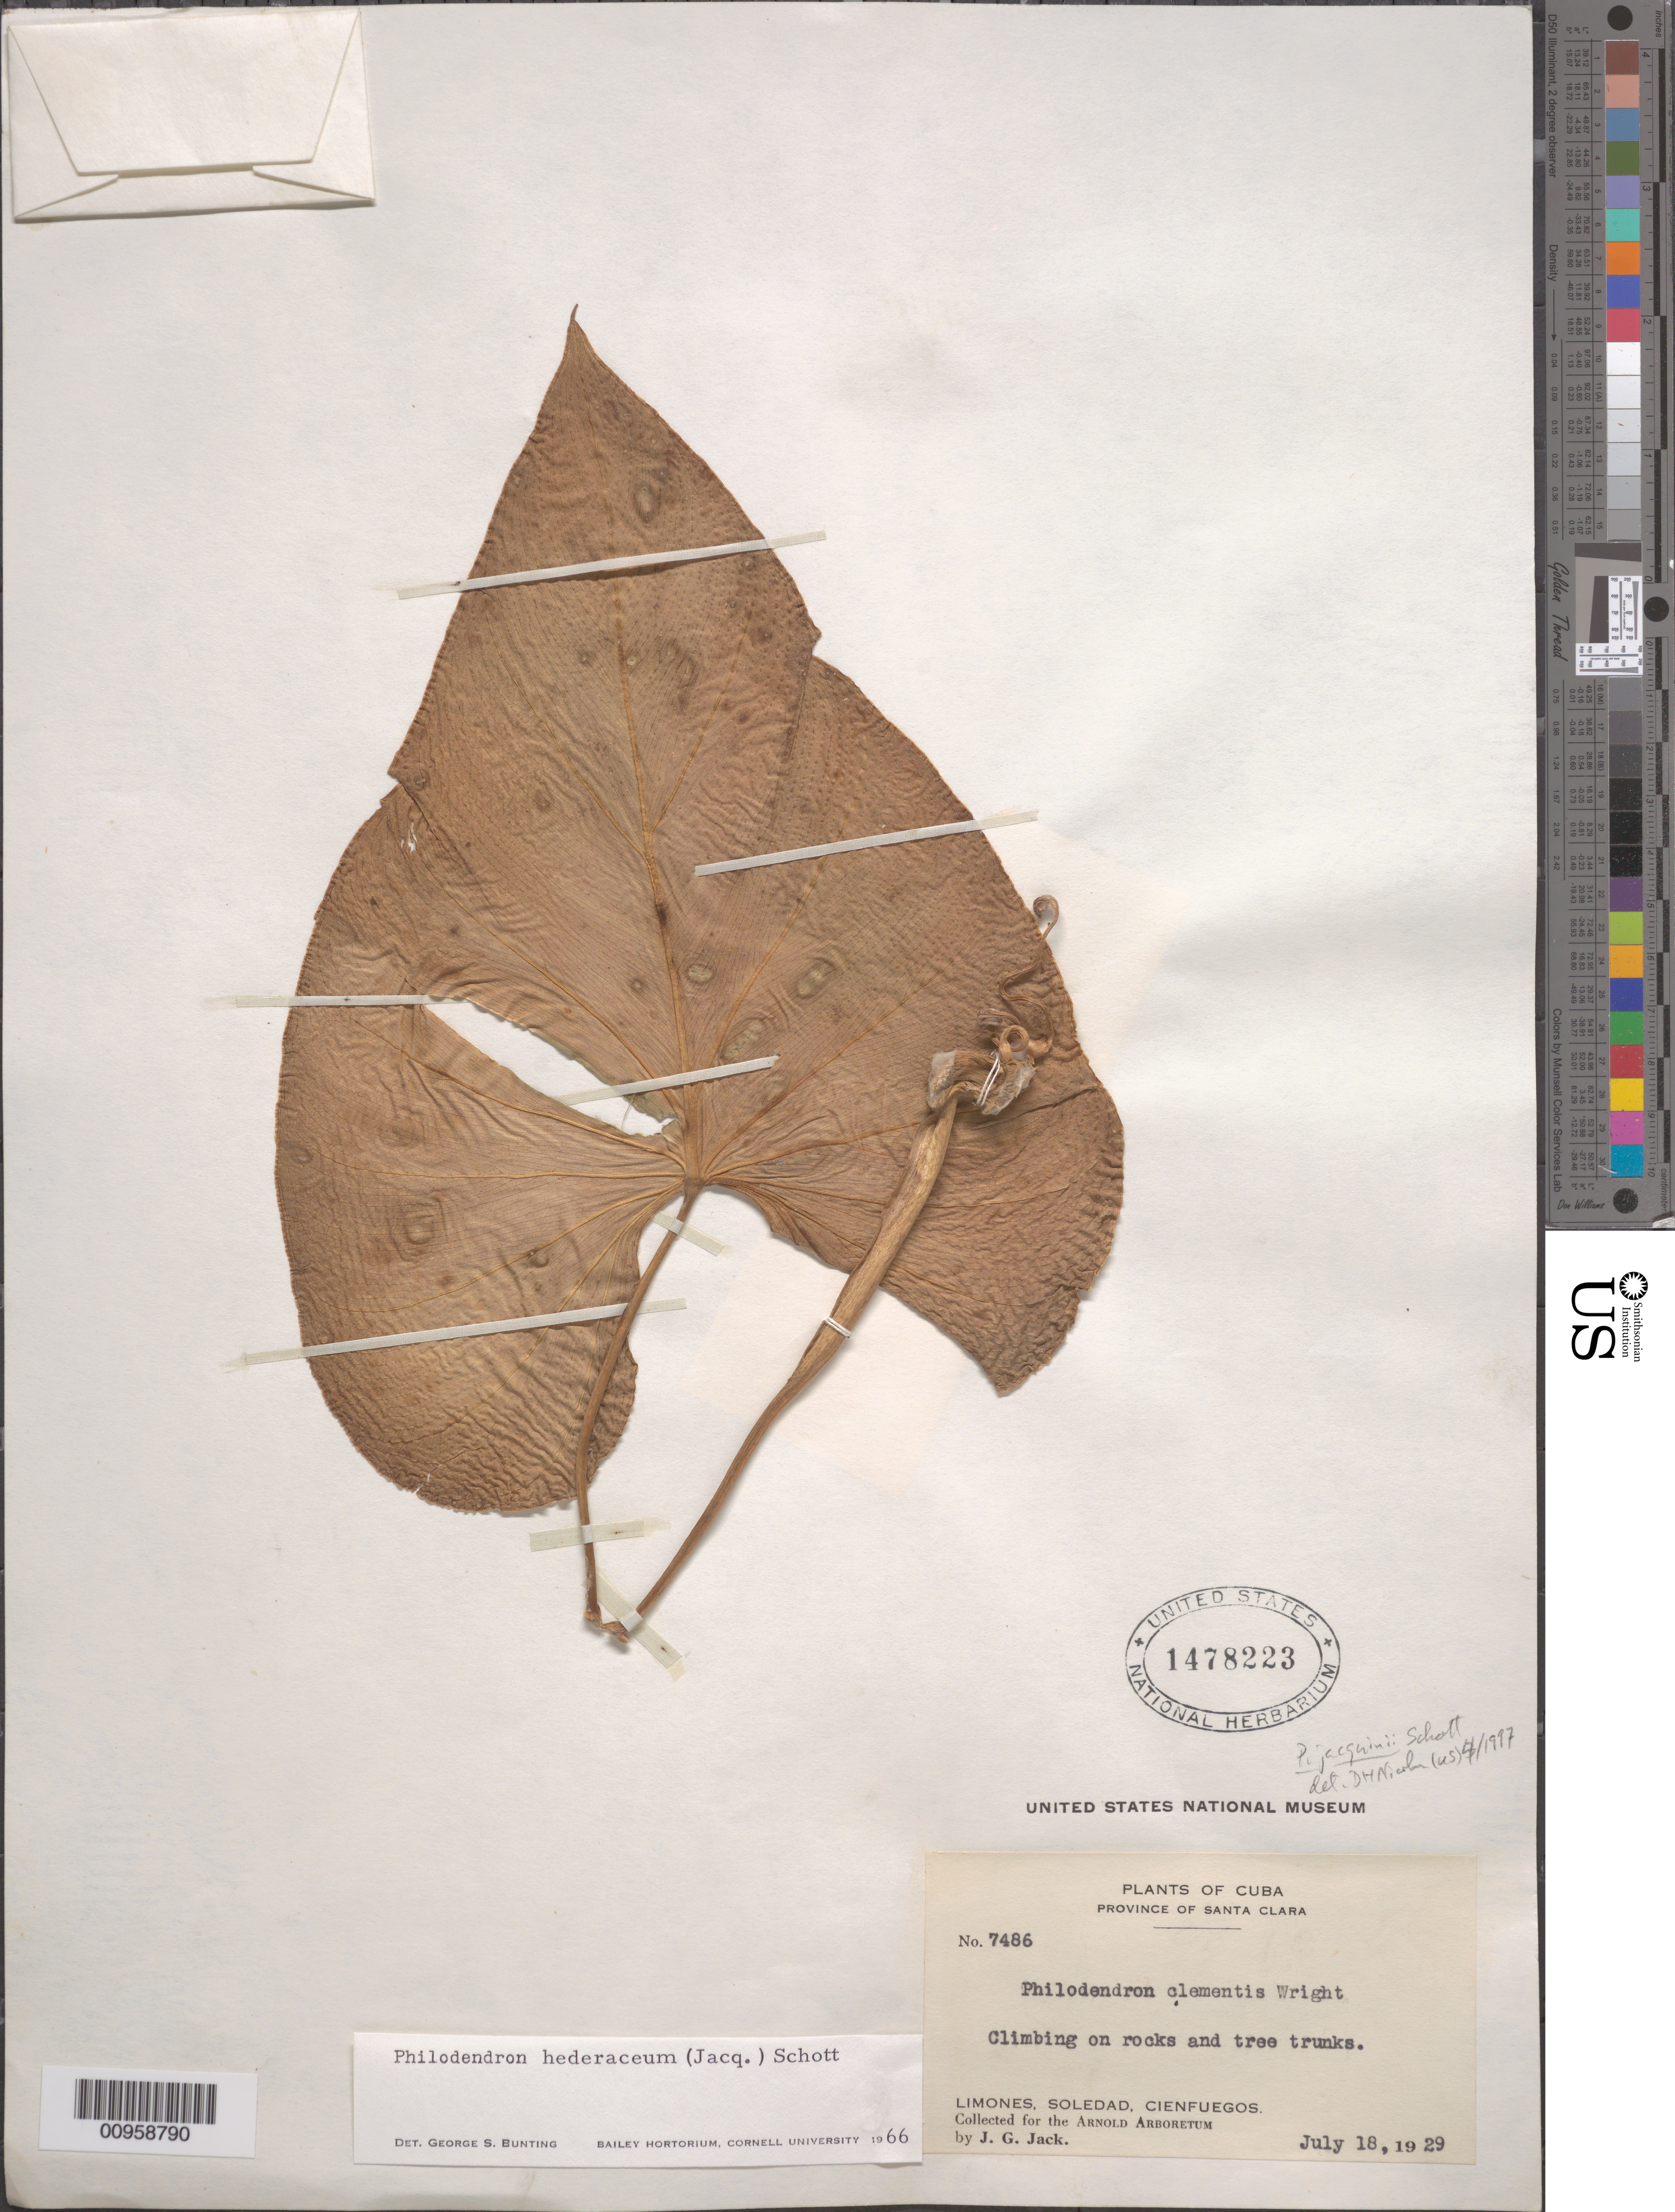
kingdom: Plantae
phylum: Tracheophyta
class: Liliopsida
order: Alismatales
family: Araceae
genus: Philodendron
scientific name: Philodendron hederaceum var. hederaceum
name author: (Jacq.) Schott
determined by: Nicolson, Dan H.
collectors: J. G. Jack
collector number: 7486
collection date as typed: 18 Jul 1929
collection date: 1929-07-18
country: Cuba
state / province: Cienfuegos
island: Cuba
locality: Limones, Soledad, Cienfuegos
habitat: Climbing on rocks and tree trunks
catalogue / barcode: US 1478223